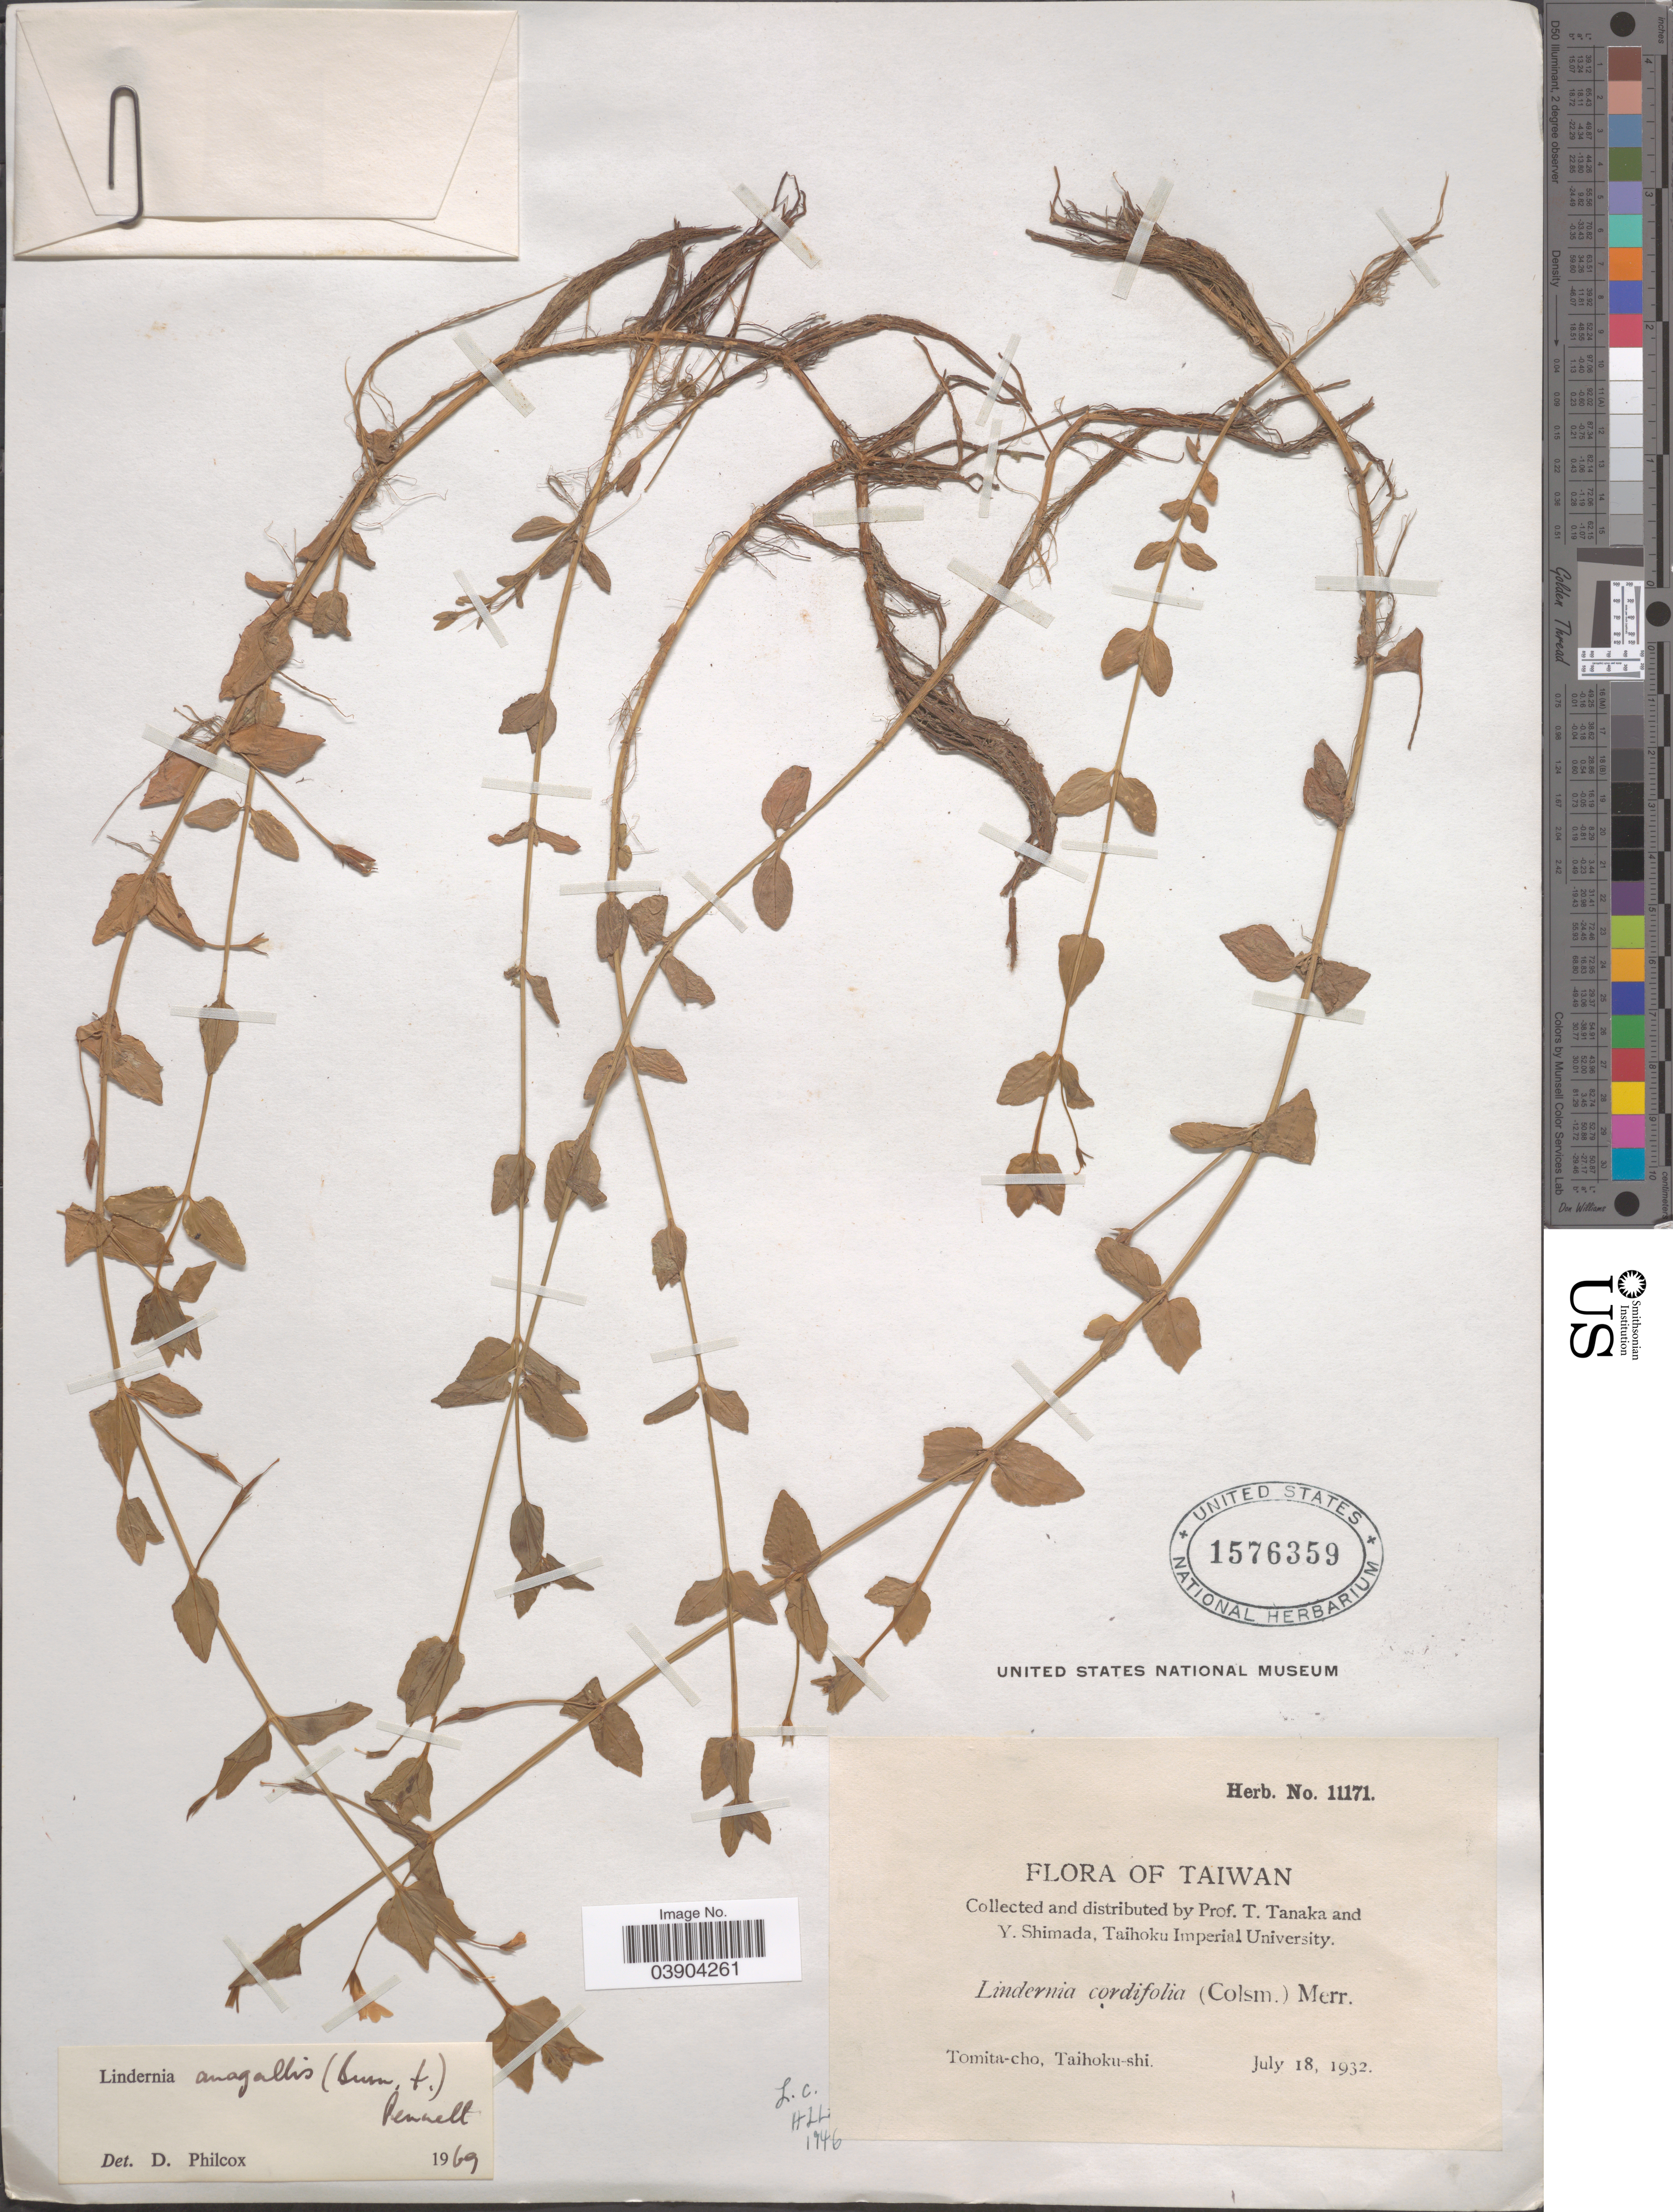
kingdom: Plantae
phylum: Tracheophyta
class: Magnoliopsida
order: Lamiales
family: Linderniaceae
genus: Lindernia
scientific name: Lindernia anagallis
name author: (Burm. f.) Pennell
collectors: T. Tanaka & Y. Shimada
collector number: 11171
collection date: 1932-07-18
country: Taiwan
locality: Tomita-cho, Taihoku-shi.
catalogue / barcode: US 1576359